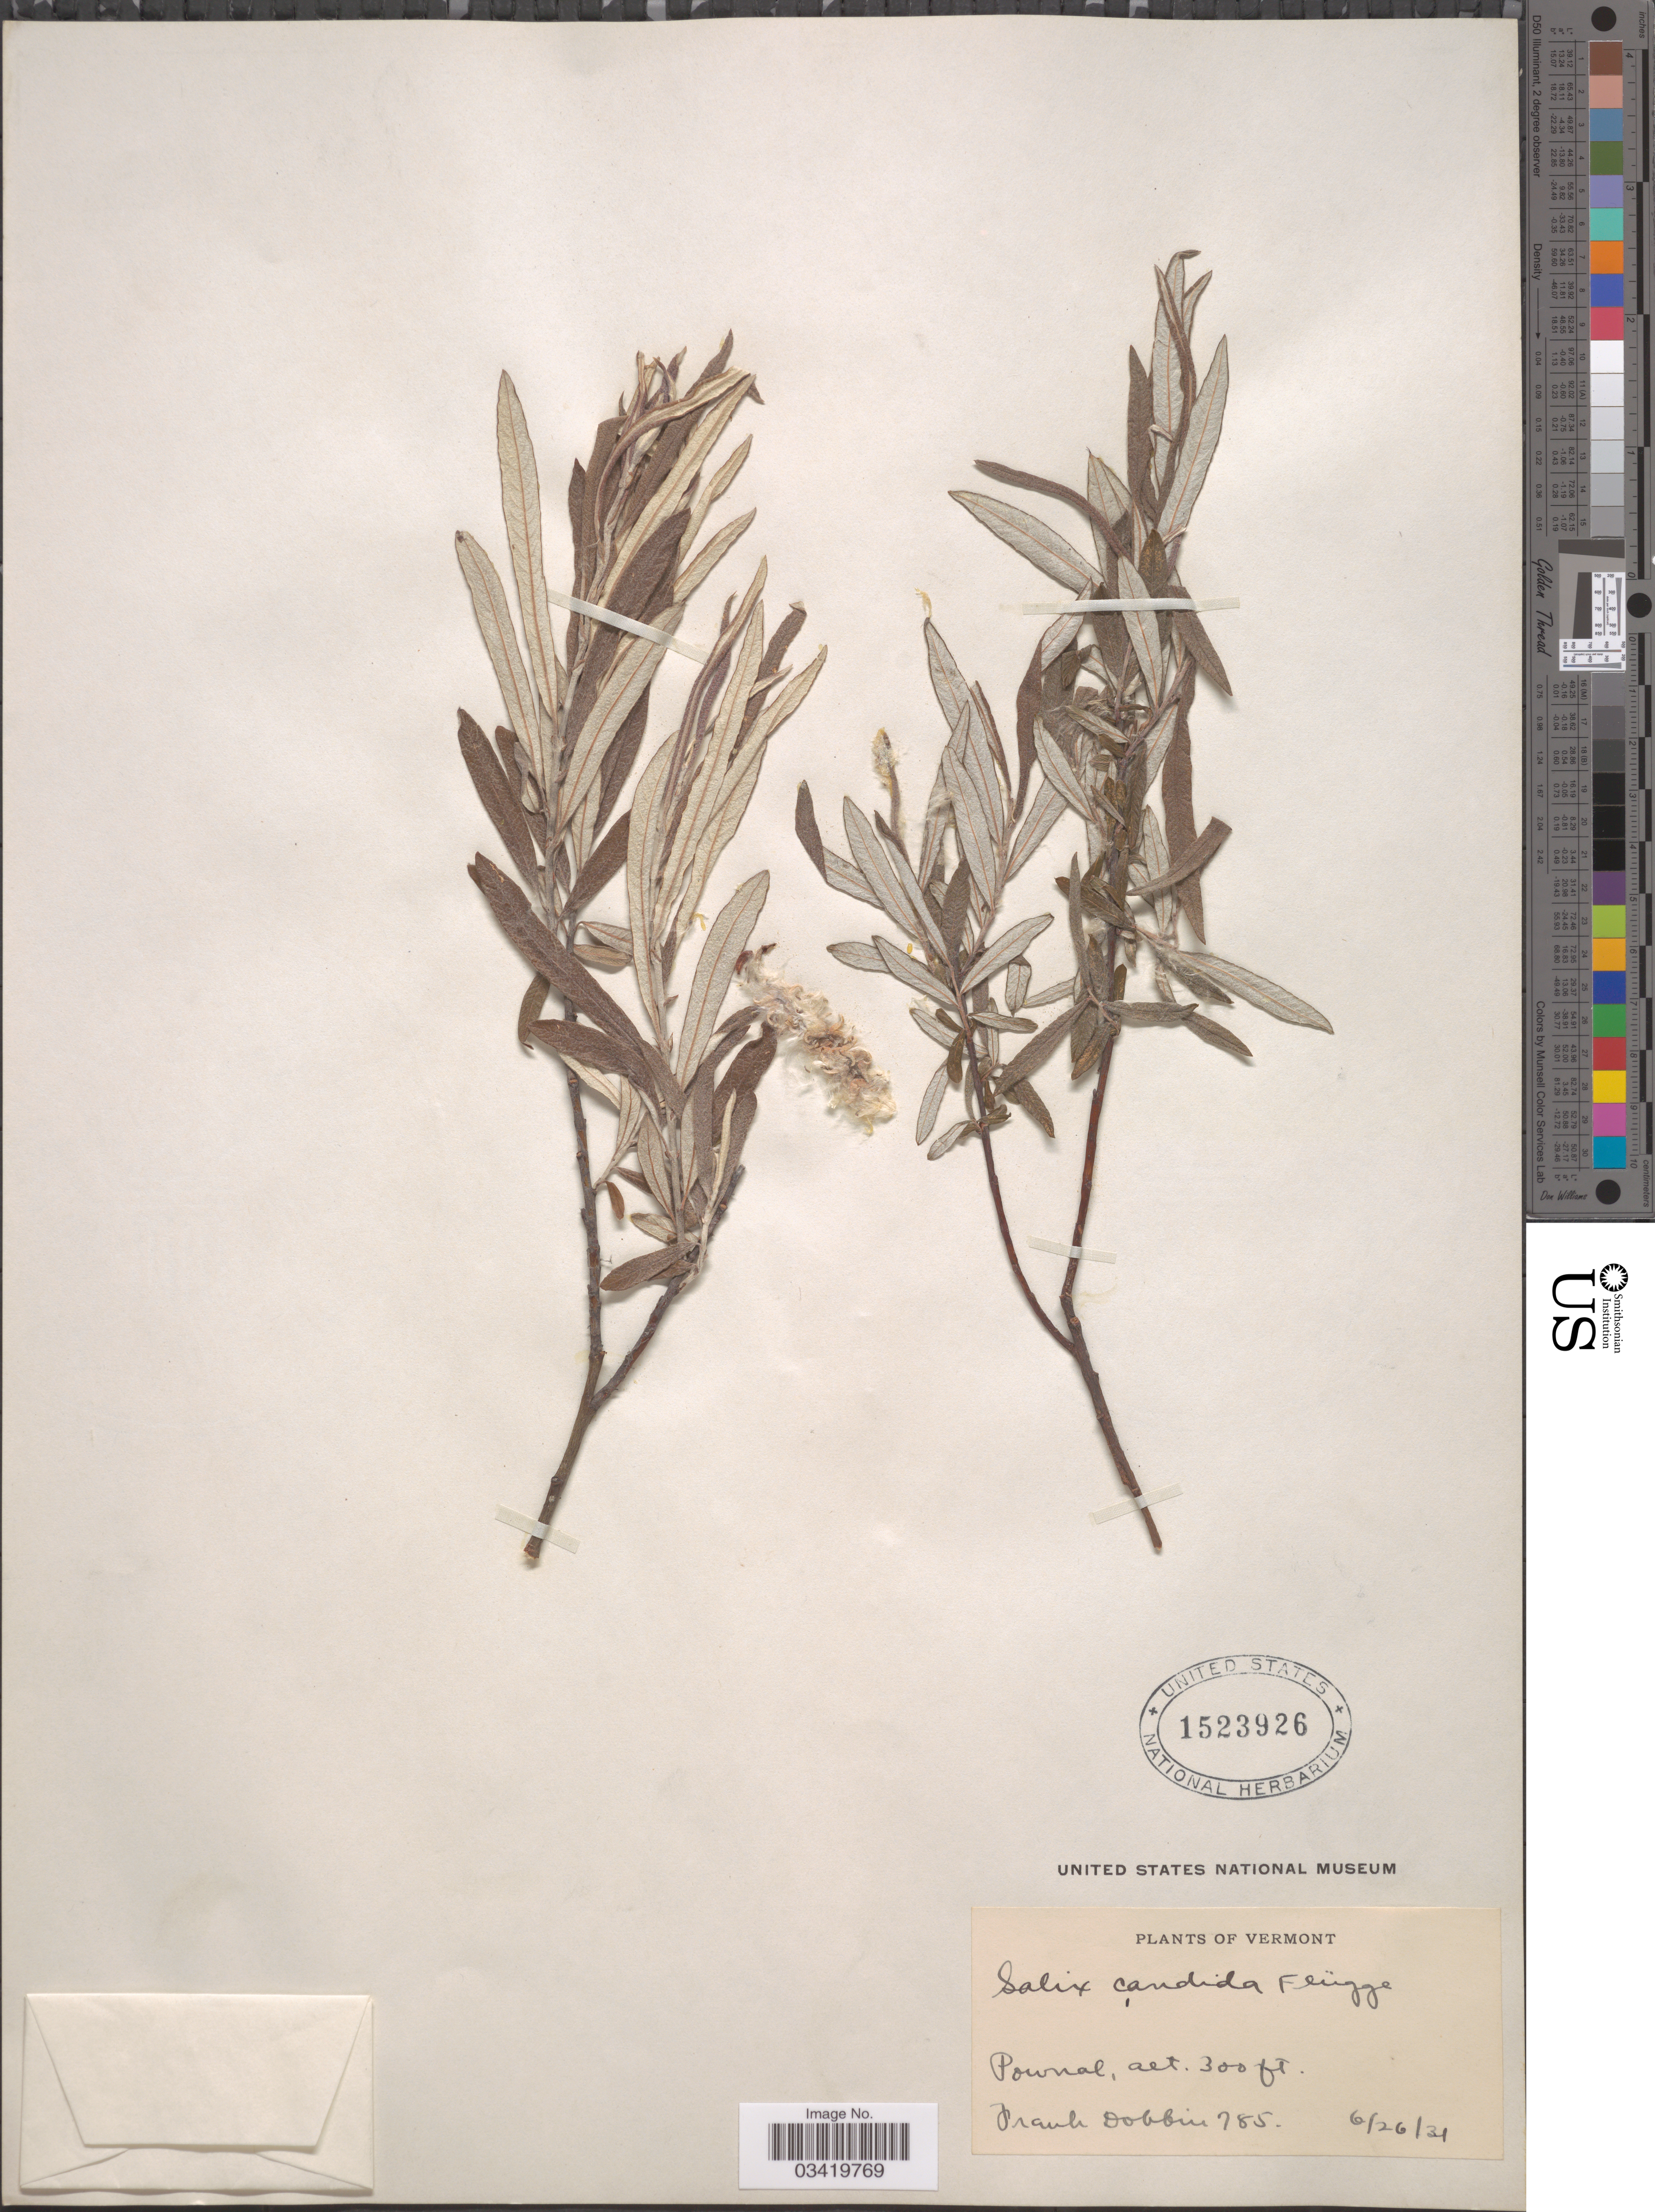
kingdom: Plantae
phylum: Tracheophyta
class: Magnoliopsida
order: Malpighiales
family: Salicaceae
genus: Salix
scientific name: Salix candida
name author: Flüggé ex Willd.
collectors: F. Dobbin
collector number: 785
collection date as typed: Transcribed d/m/y: 26/6/31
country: United States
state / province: Vermont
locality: Pownal.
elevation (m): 91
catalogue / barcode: US 1523926